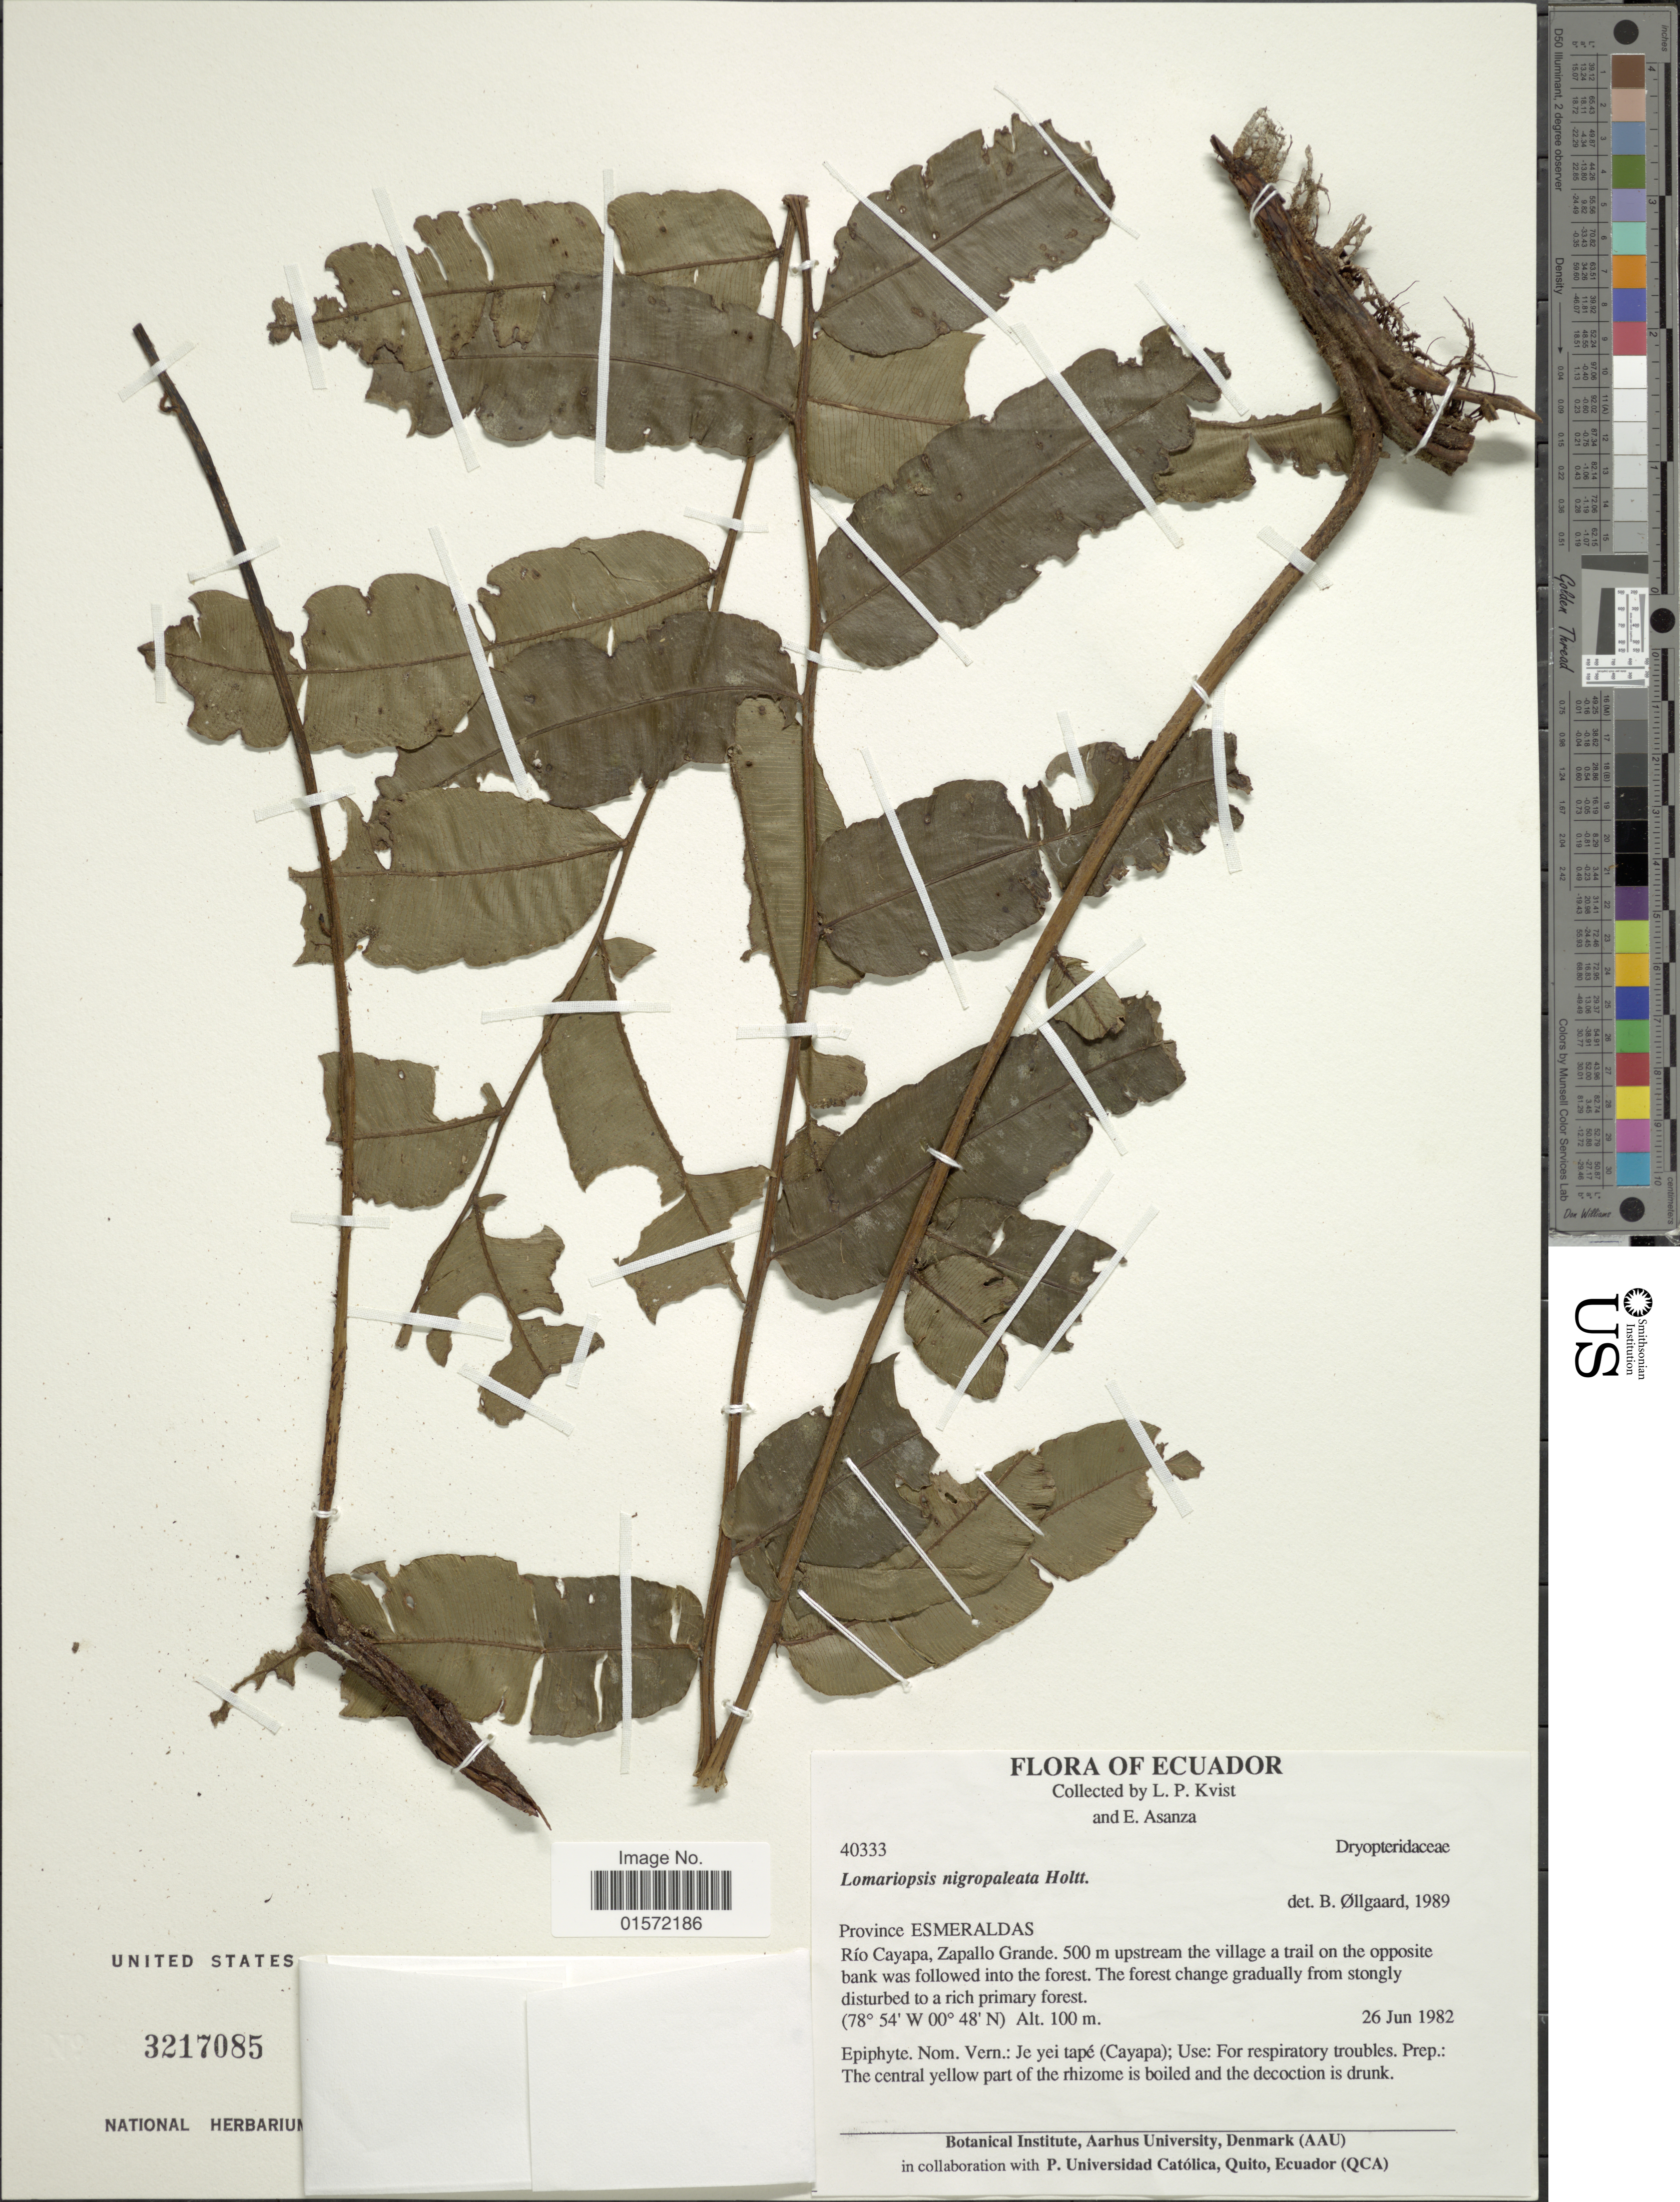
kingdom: Plantae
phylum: Tracheophyta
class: Polypodiopsida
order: Polypodiales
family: Lomariopsidaceae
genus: Lomariopsis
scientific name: Lomariopsis nigropaleata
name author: Holttum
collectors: L. P. Kvist & E. Asanza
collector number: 40333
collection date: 1982-06-26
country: Ecuador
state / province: Esmeraldas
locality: Río Cayapa, Zapallo Grande, 500 m upstream the village a trail on the opposite bank was followed into the forest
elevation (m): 100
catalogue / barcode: US 3217085